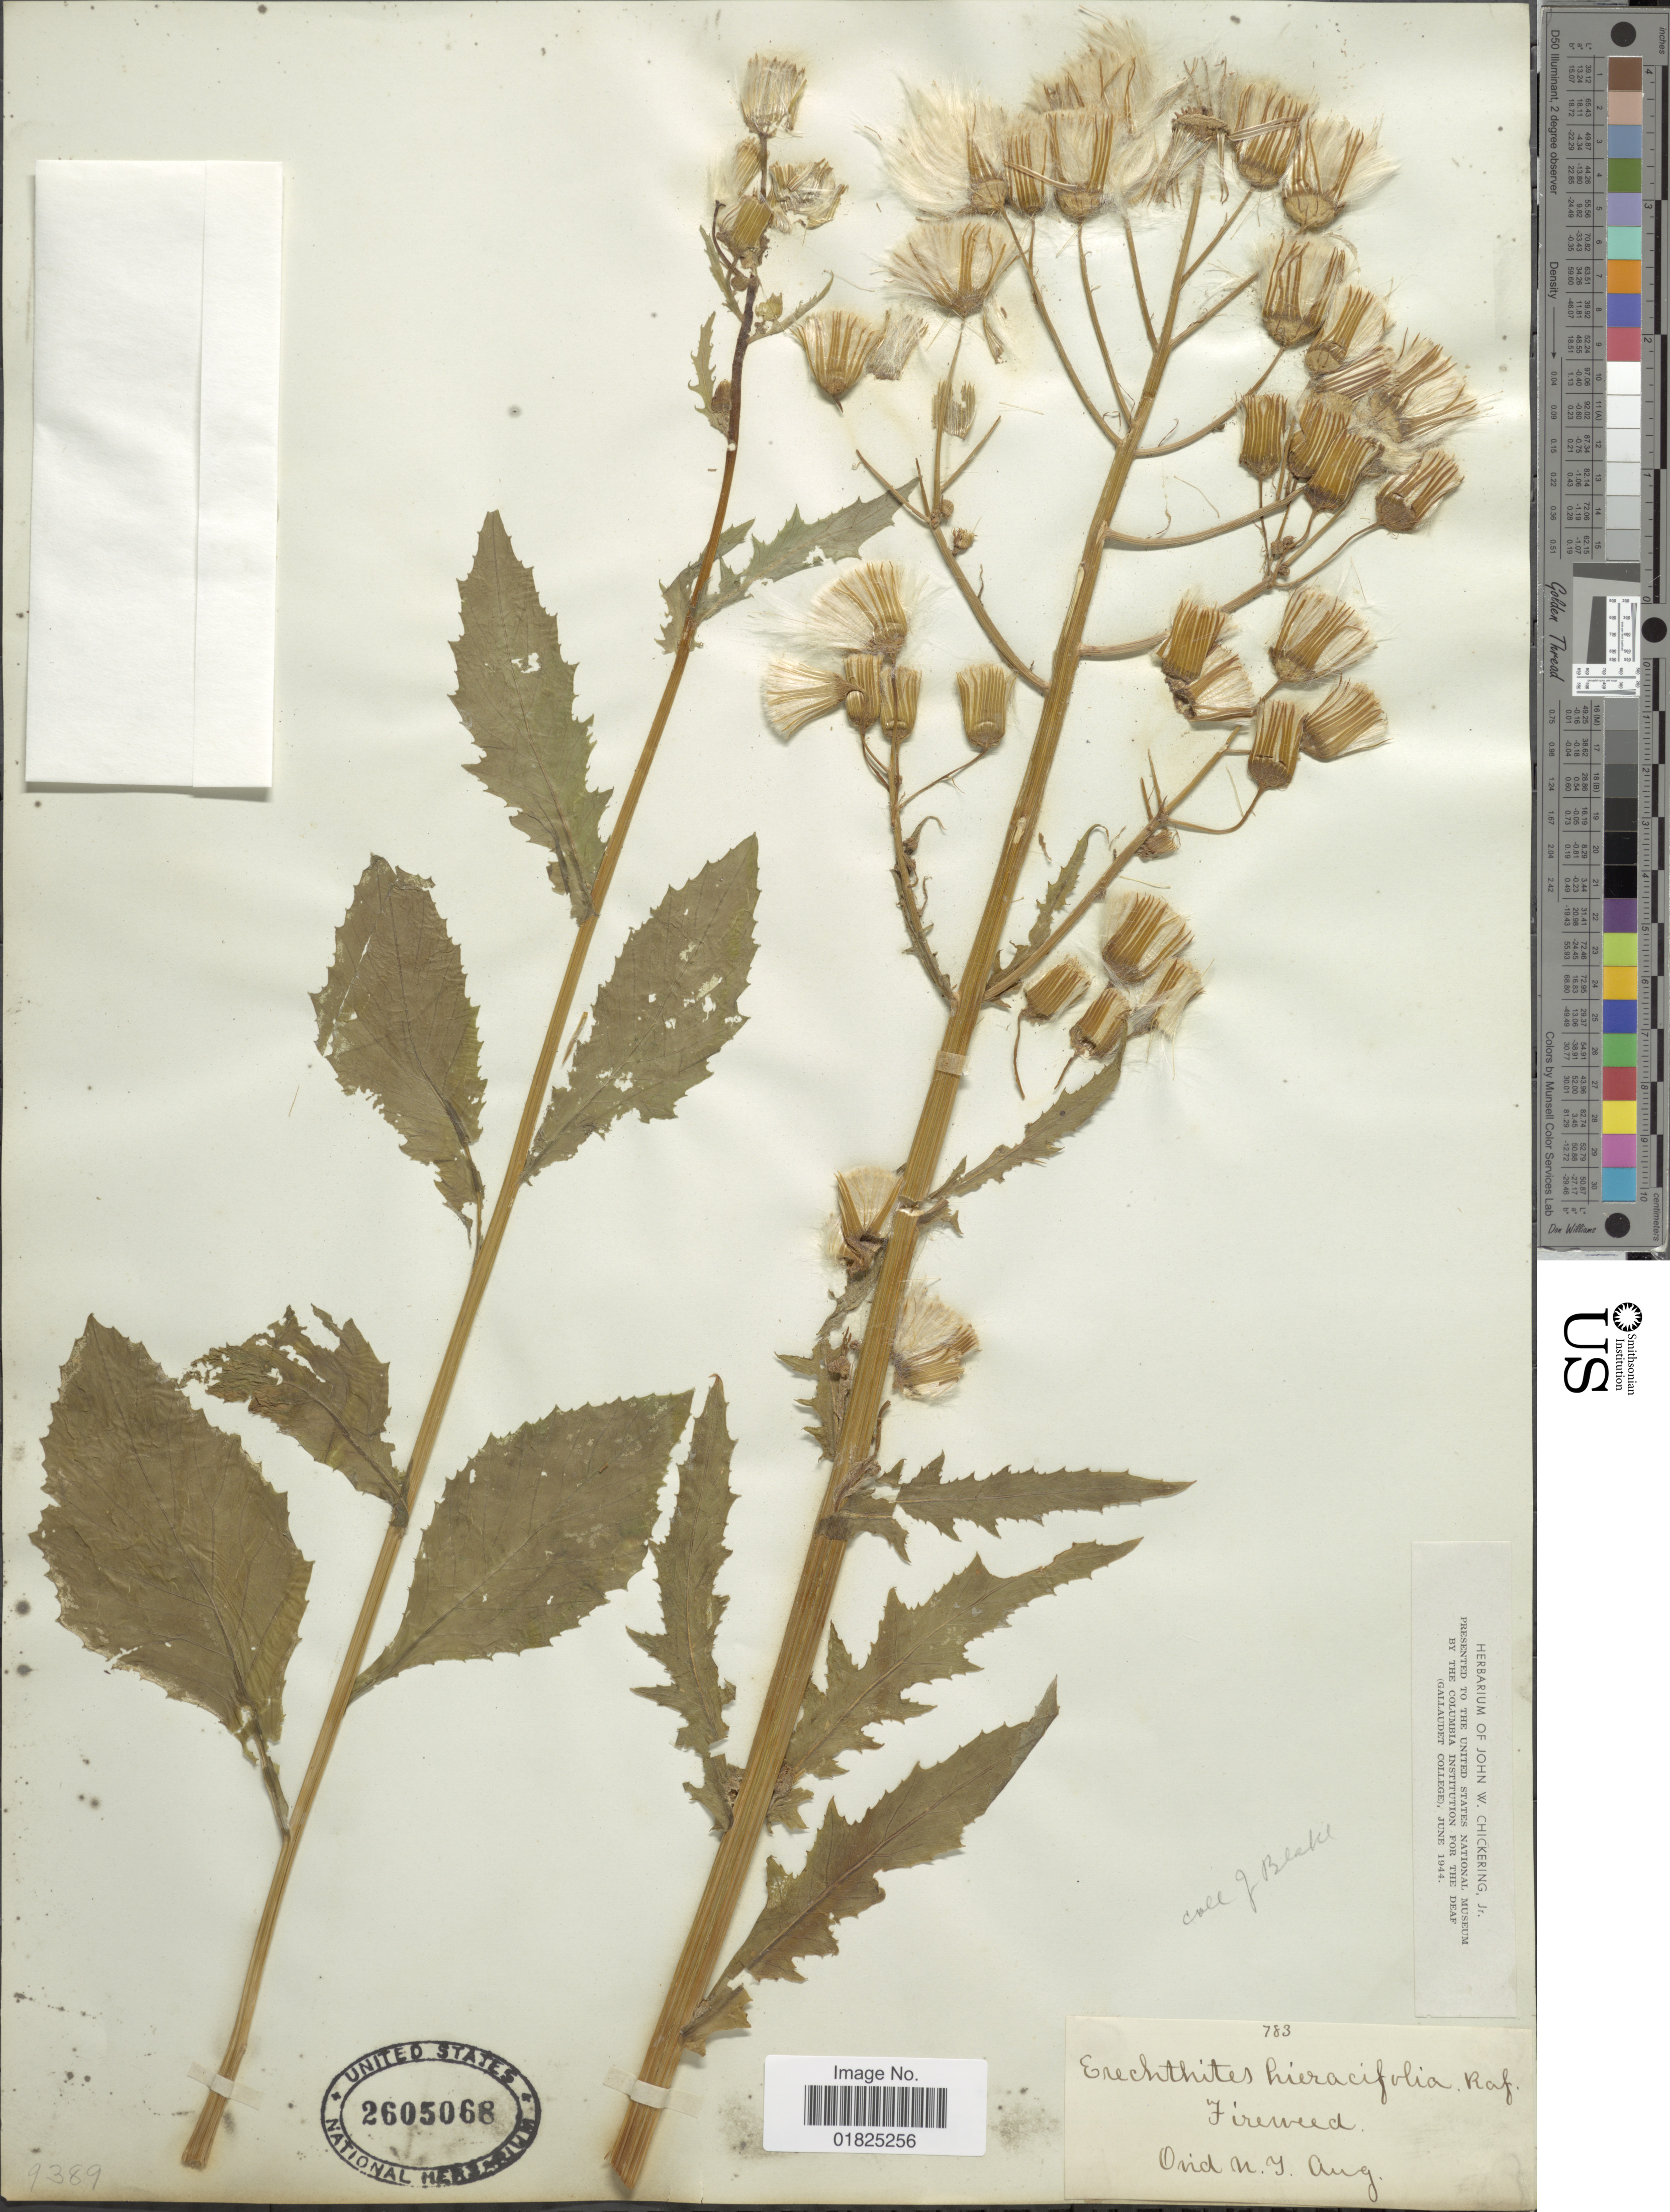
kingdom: Plantae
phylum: Tracheophyta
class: Magnoliopsida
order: Asterales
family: Asteraceae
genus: Erechtites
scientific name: Erechtites hieraciifolius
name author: (L.) Raf. ex DC.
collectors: ex herb. J.W. Chickering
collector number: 783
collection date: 1944-08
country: United States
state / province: New York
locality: Ovid.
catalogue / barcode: US 2605068